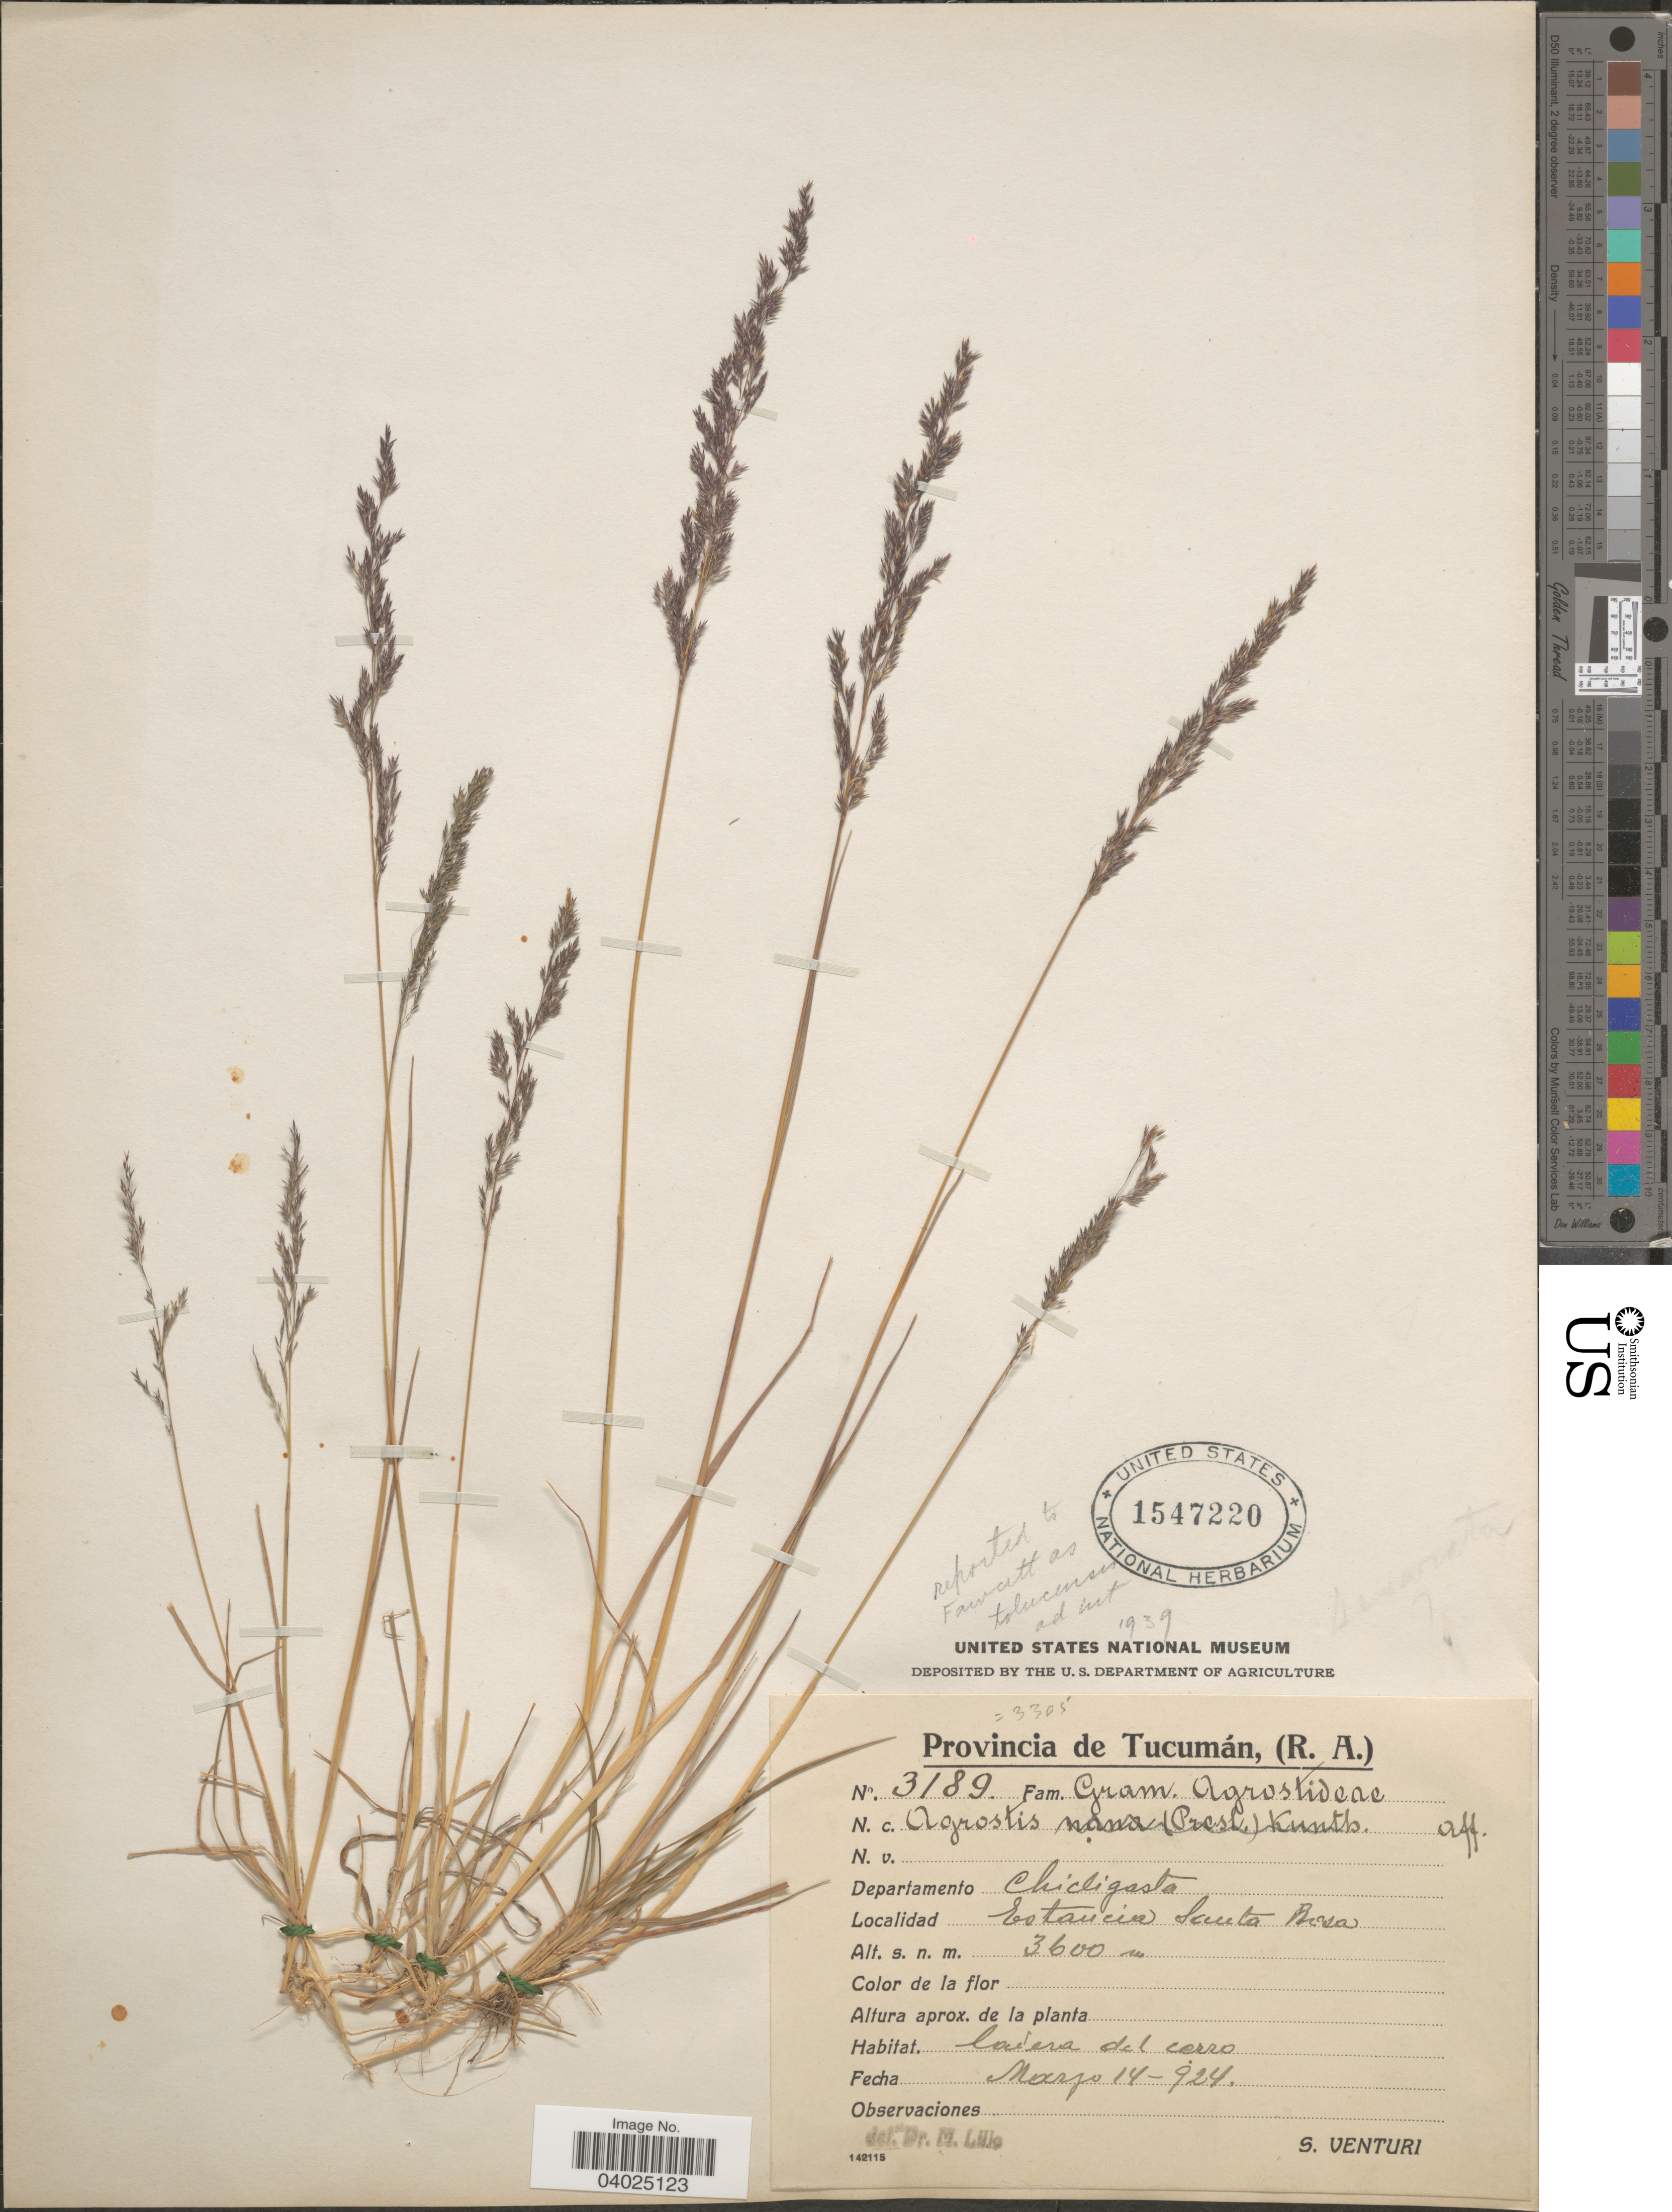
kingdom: Plantae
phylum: Tracheophyta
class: Liliopsida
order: Poales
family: Poaceae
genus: Agrostis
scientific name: Agrostis sp.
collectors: S. Venturi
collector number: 3189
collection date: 1924-03-14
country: Argentina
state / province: Tucuman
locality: Departamento Chicligasta. Estancia Santa Rosa.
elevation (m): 3600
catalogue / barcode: US 1547220